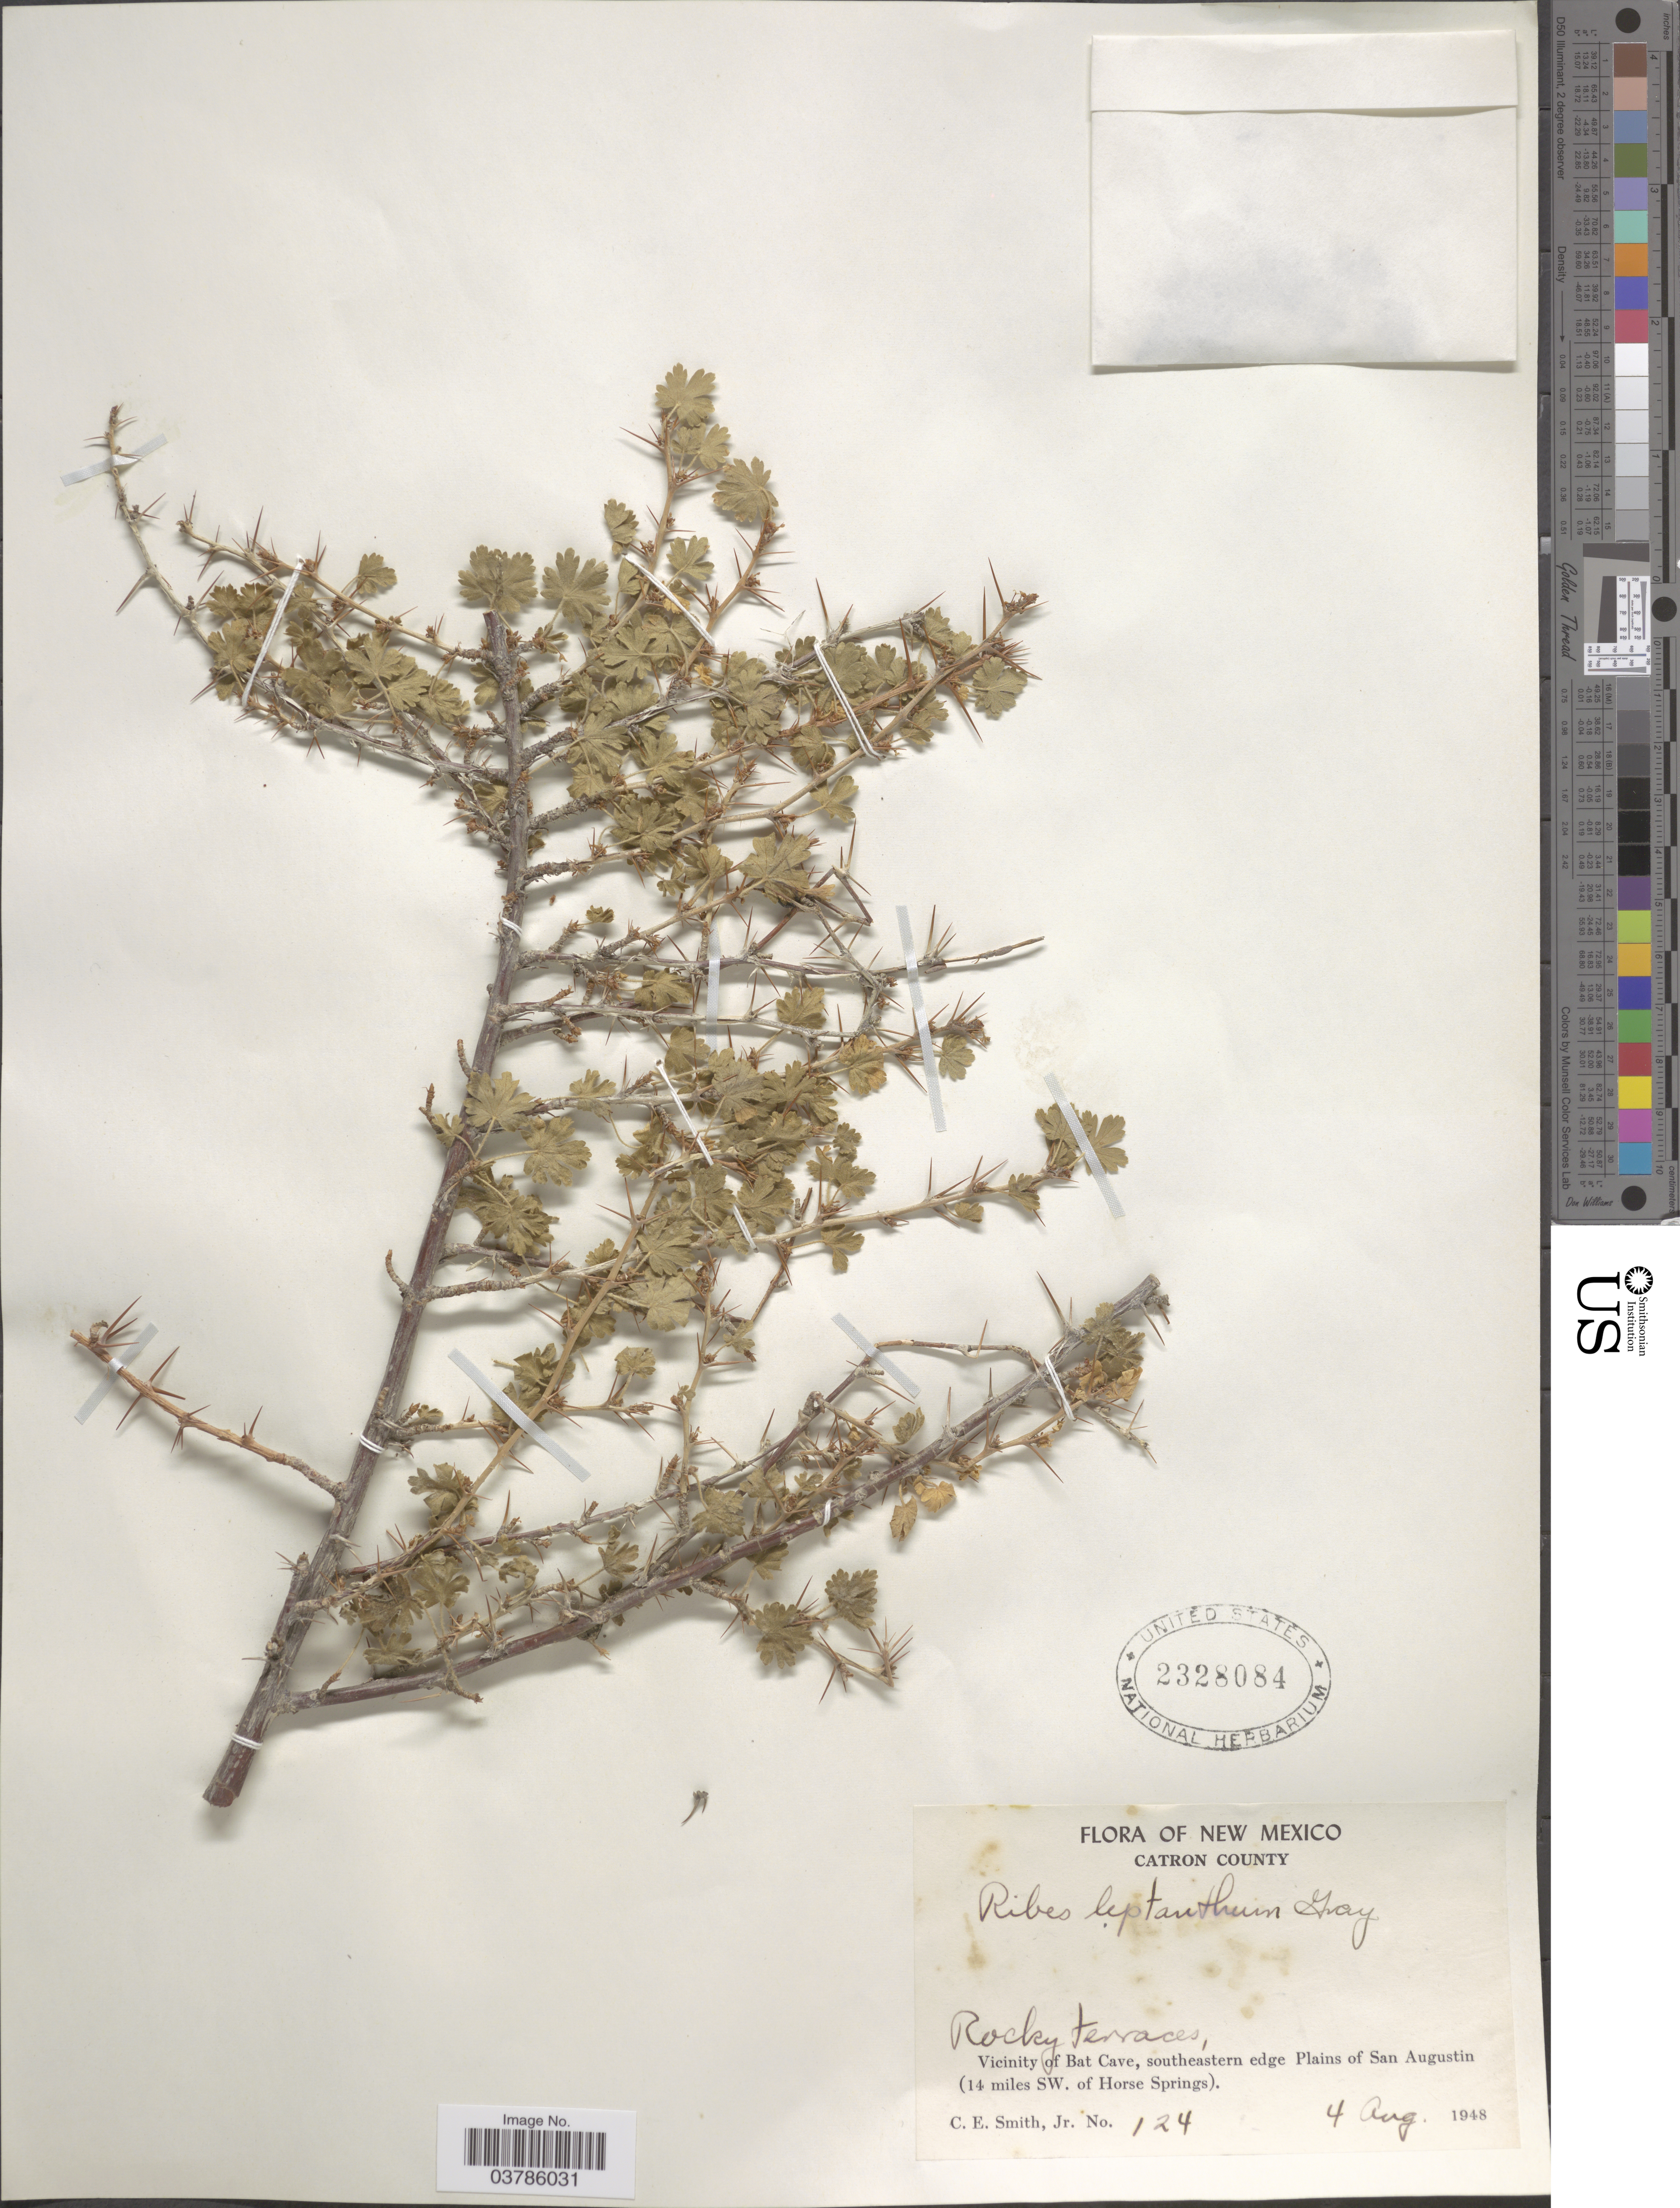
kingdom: Plantae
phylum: Tracheophyta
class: Magnoliopsida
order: Saxifragales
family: Grossulariaceae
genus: Ribes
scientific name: Ribes leptanthum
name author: A. Gray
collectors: C. E. Smith Jr.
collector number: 124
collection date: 1948-08-04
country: United States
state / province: New Mexico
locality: Catron County. Vicinity of Bat Cave, southeastern edge Plains of San Augustin (14 miles SW. of Hot Springs).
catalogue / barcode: US 2328084